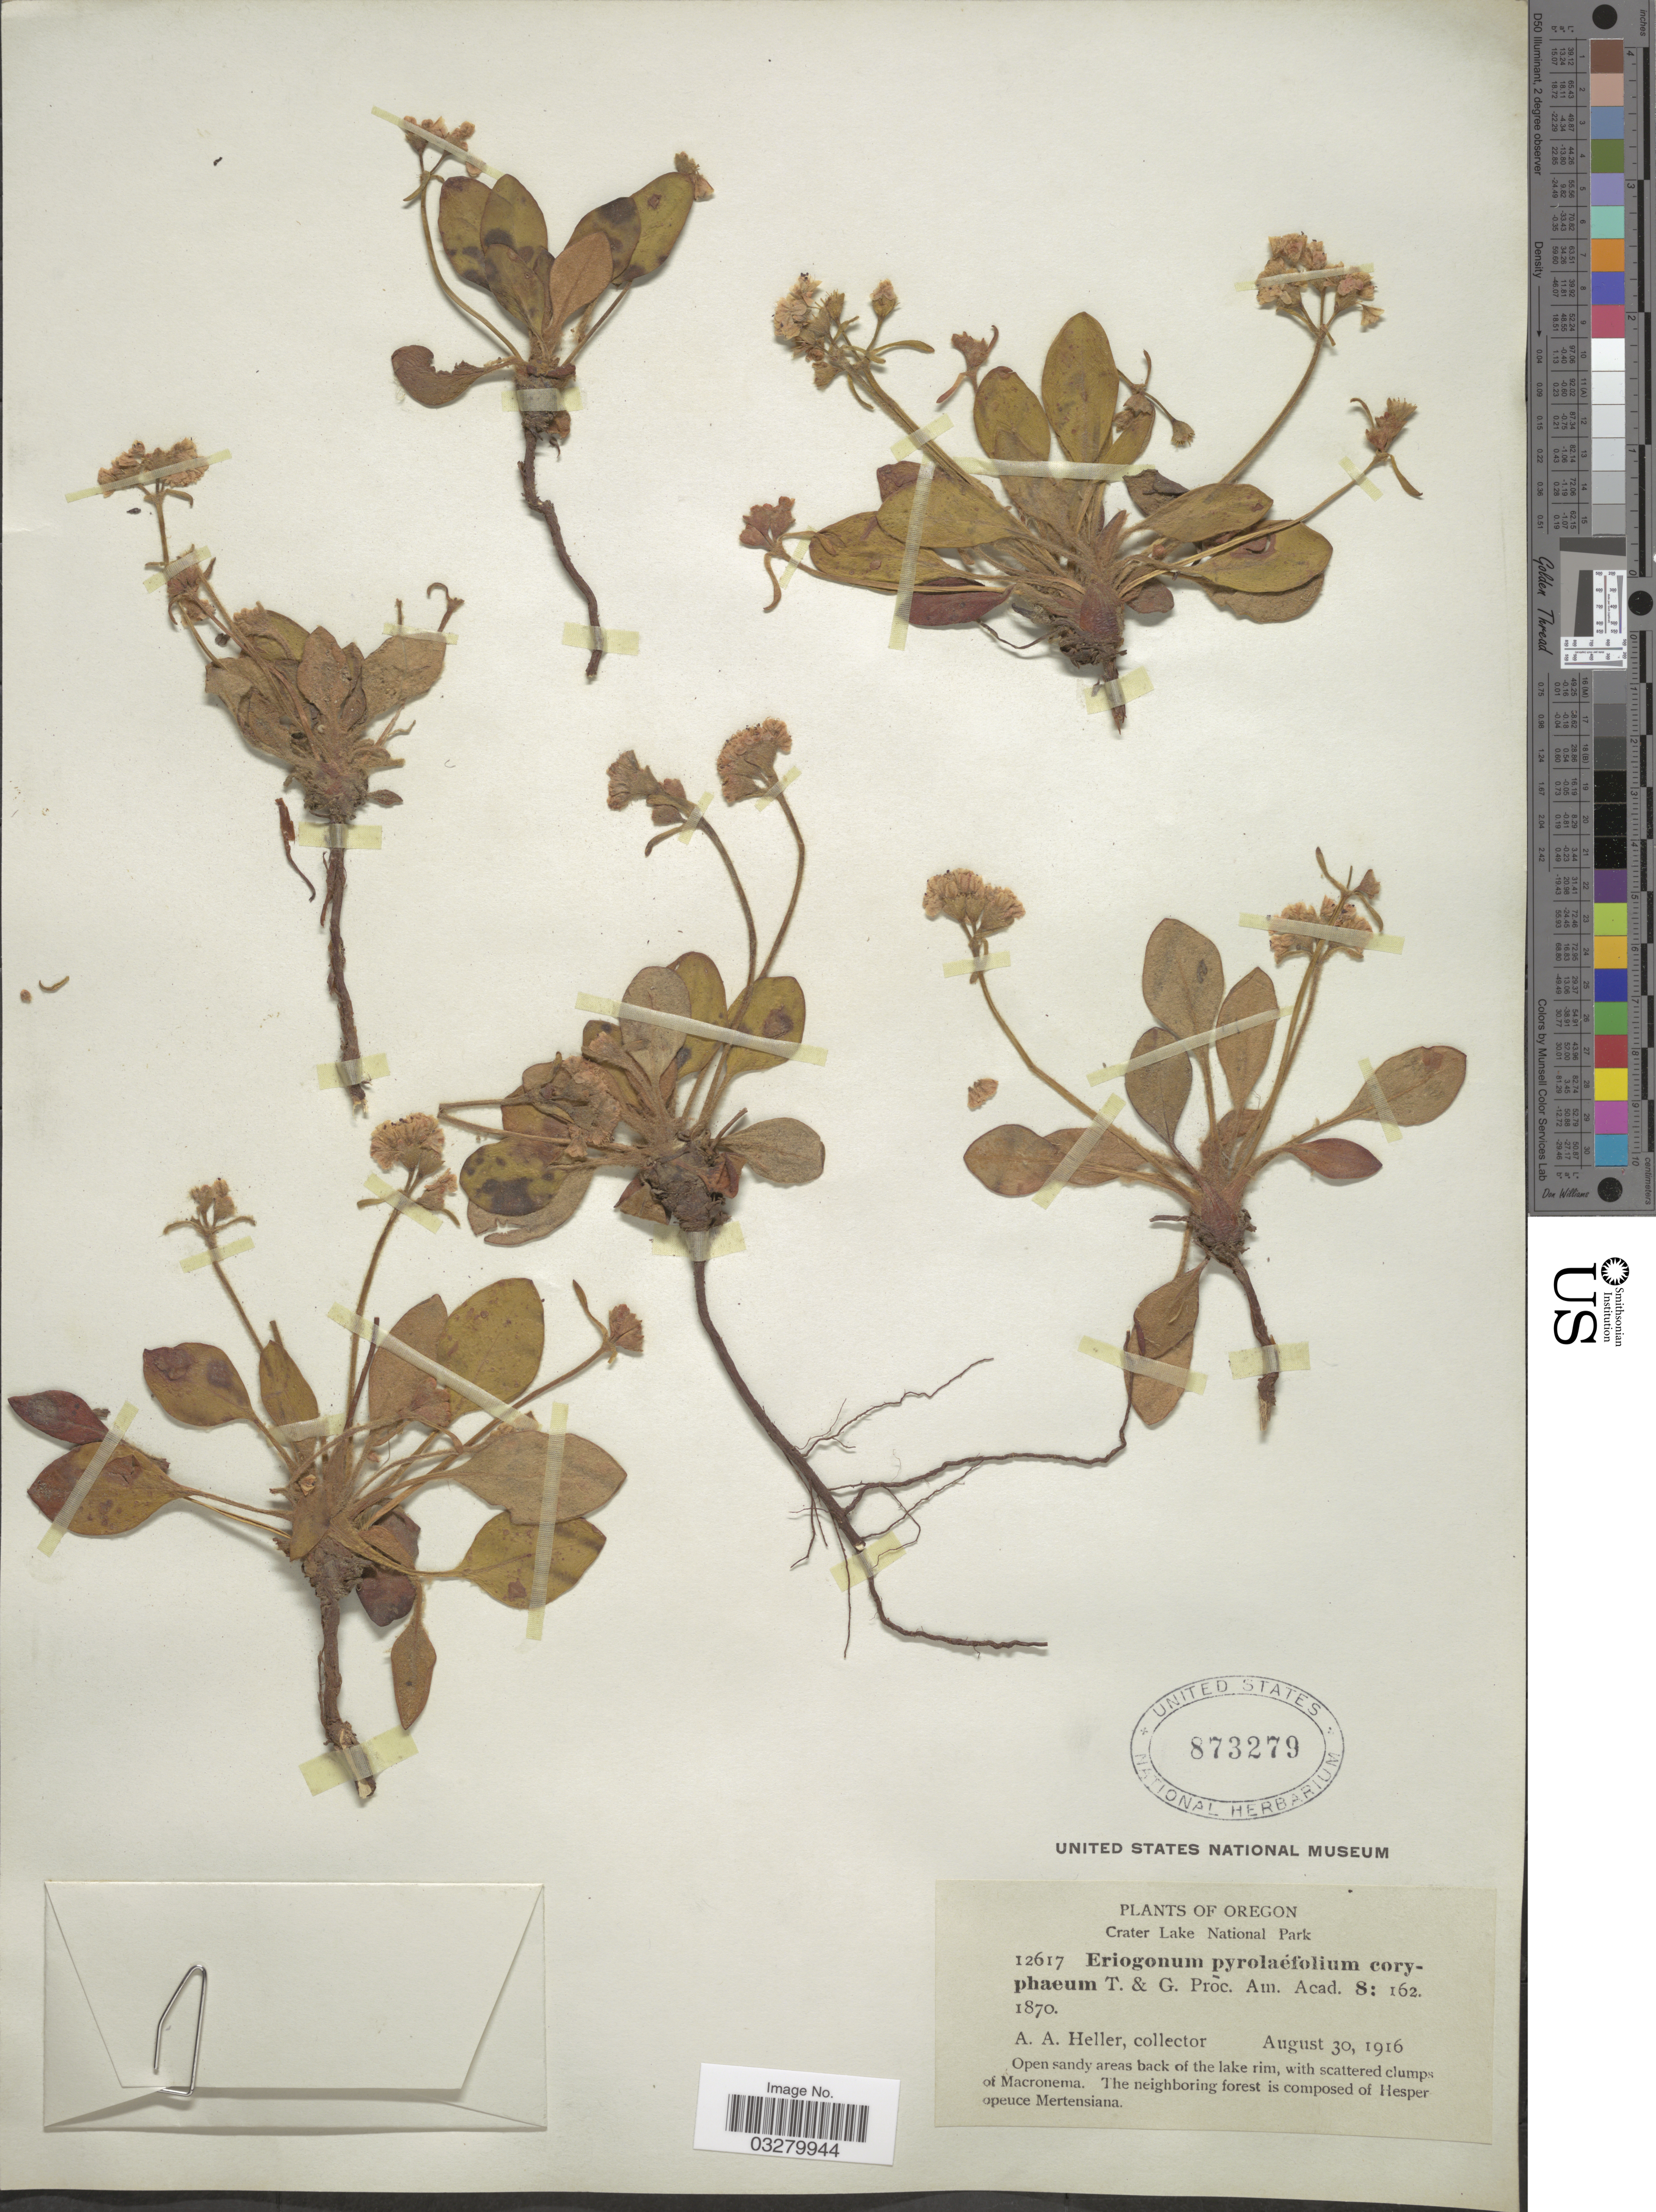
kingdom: Plantae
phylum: Tracheophyta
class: Magnoliopsida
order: Caryophyllales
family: Polygonaceae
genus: Eriogonum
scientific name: Eriogonum pyrolifolium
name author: Hook.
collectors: A. A. Heller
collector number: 12617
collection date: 1916-08-30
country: United States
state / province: Oregon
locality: Crater Lake National Park.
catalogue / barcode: US 873279